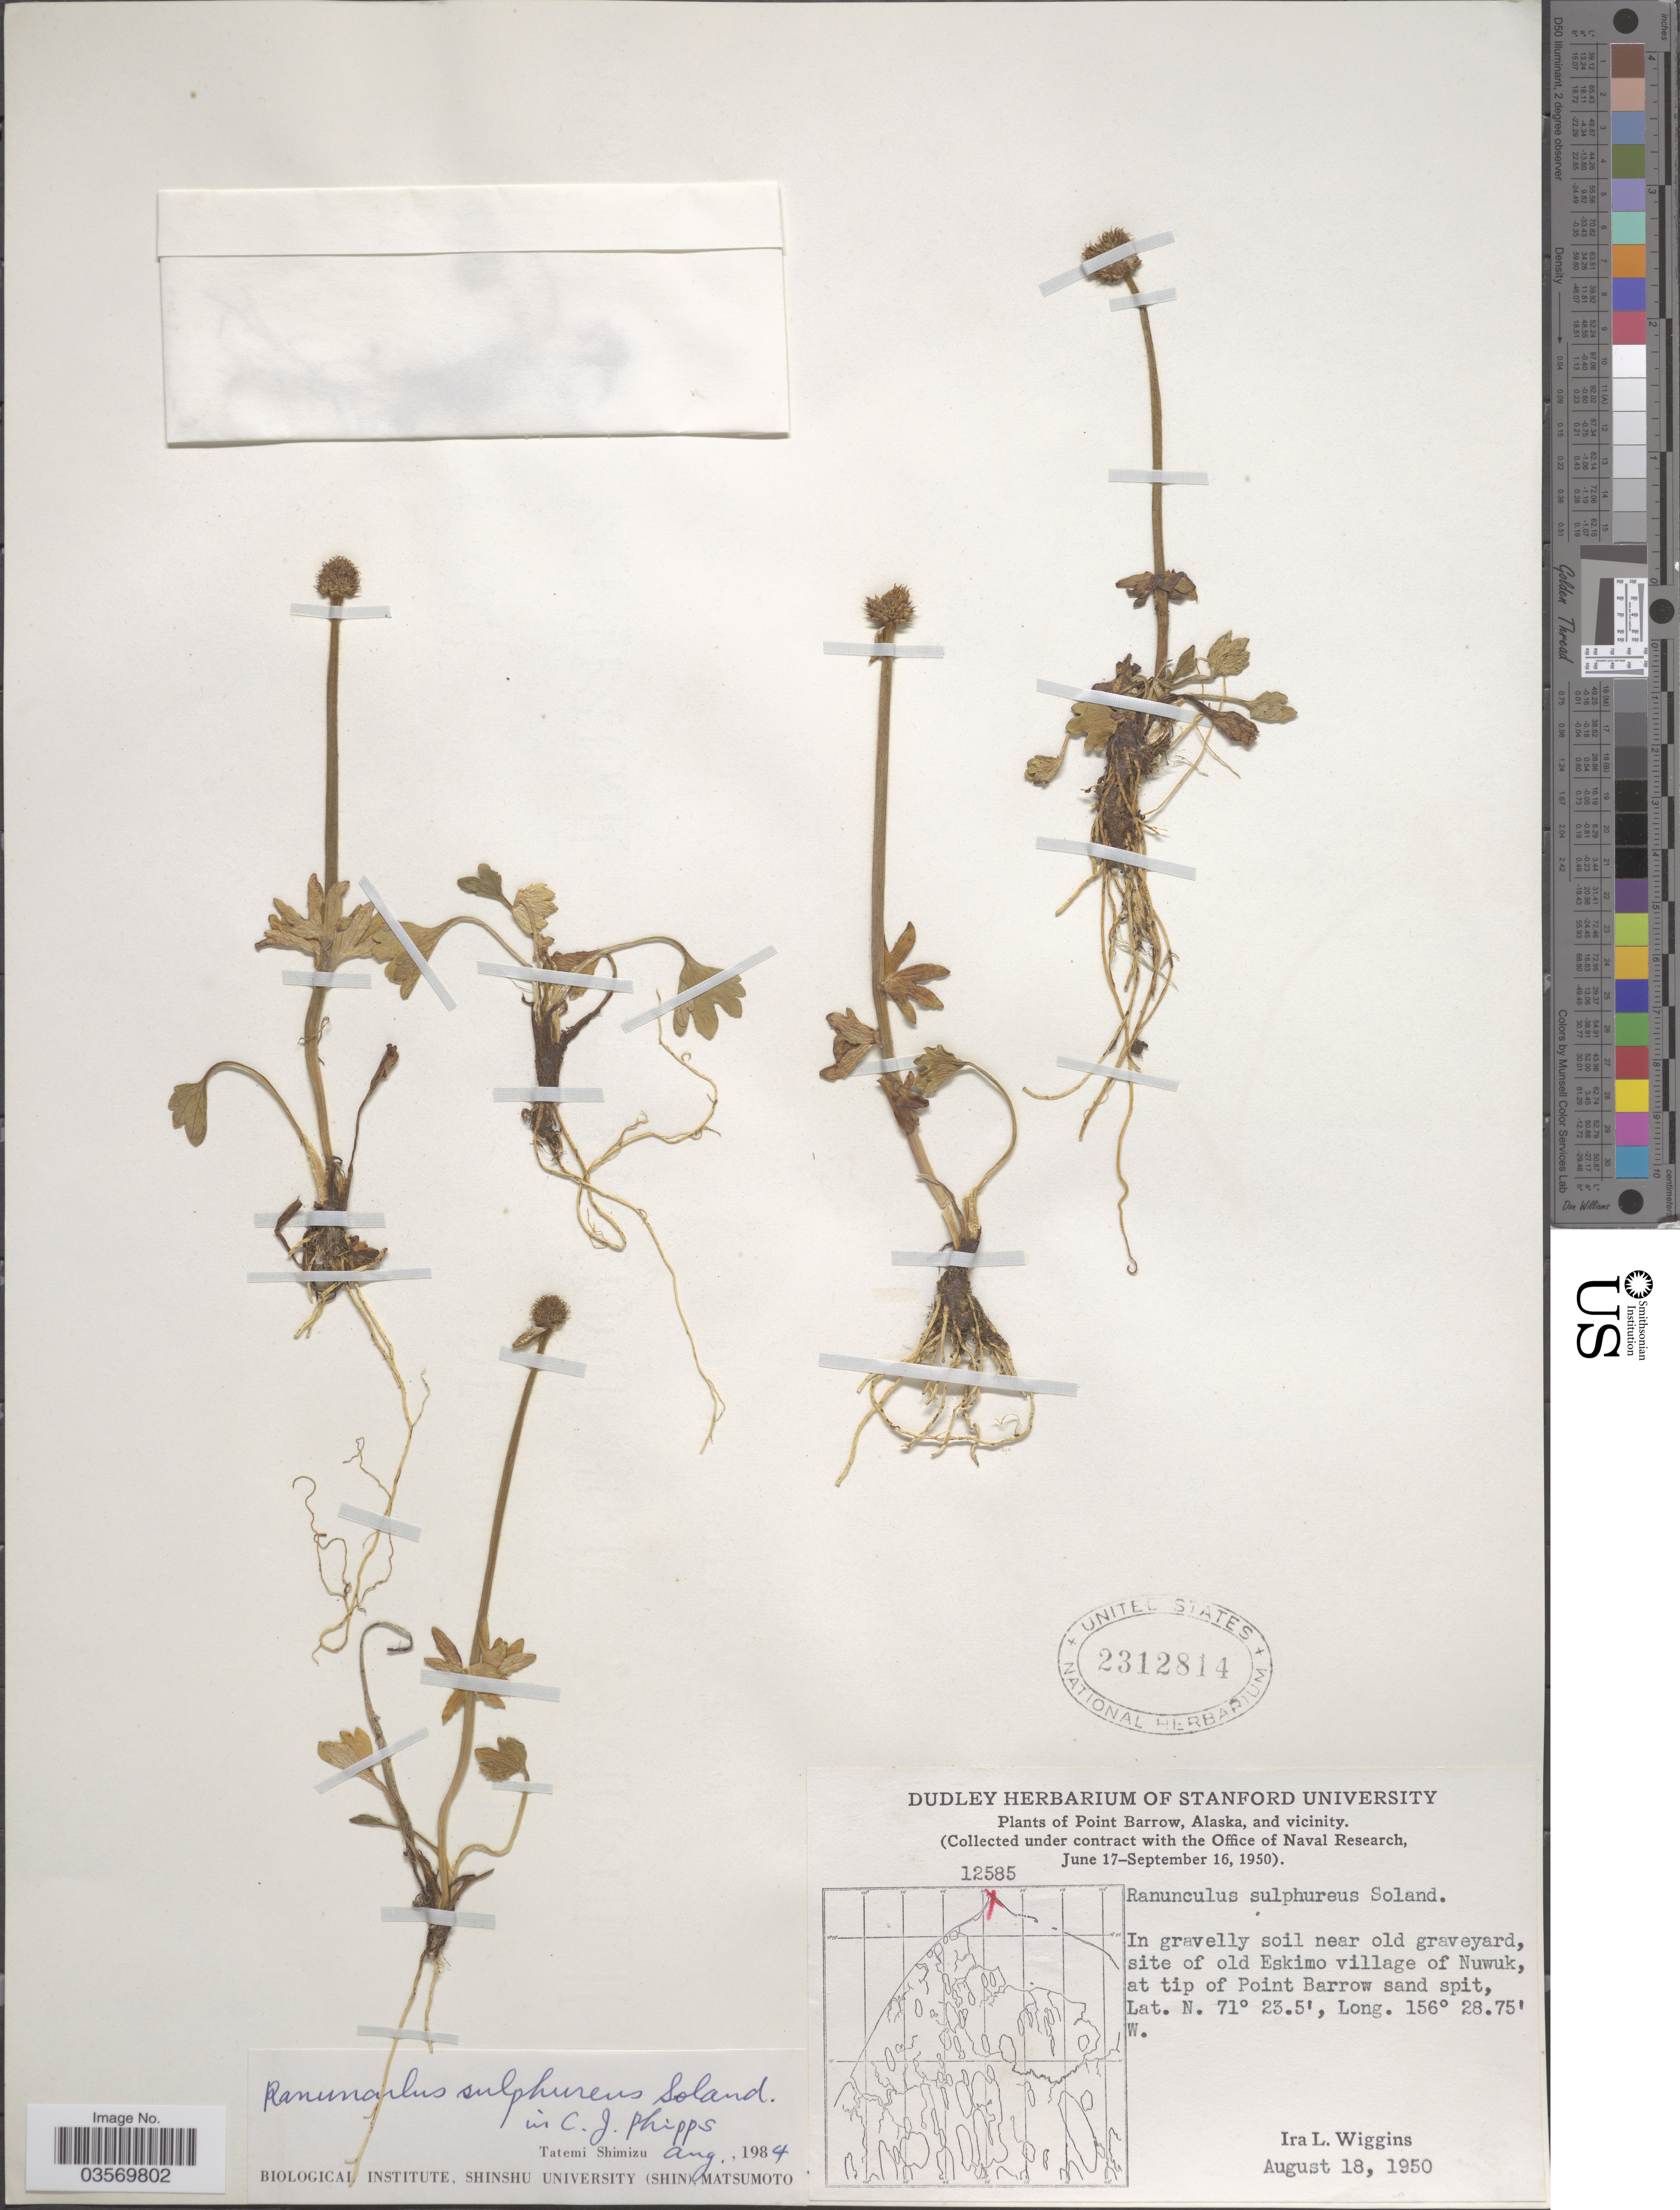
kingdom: Plantae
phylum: Tracheophyta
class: Magnoliopsida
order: Ranunculales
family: Ranunculaceae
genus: Ranunculus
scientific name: Ranunculus sulphureus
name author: Sol.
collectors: I. L. Wiggins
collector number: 12585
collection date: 1950-08-18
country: United States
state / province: Alaska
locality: Point Barrow, and vicinity. Site of old Eskimo village of Nuwuk, at tip of Point Barrow sand spit.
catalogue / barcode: US 2312814